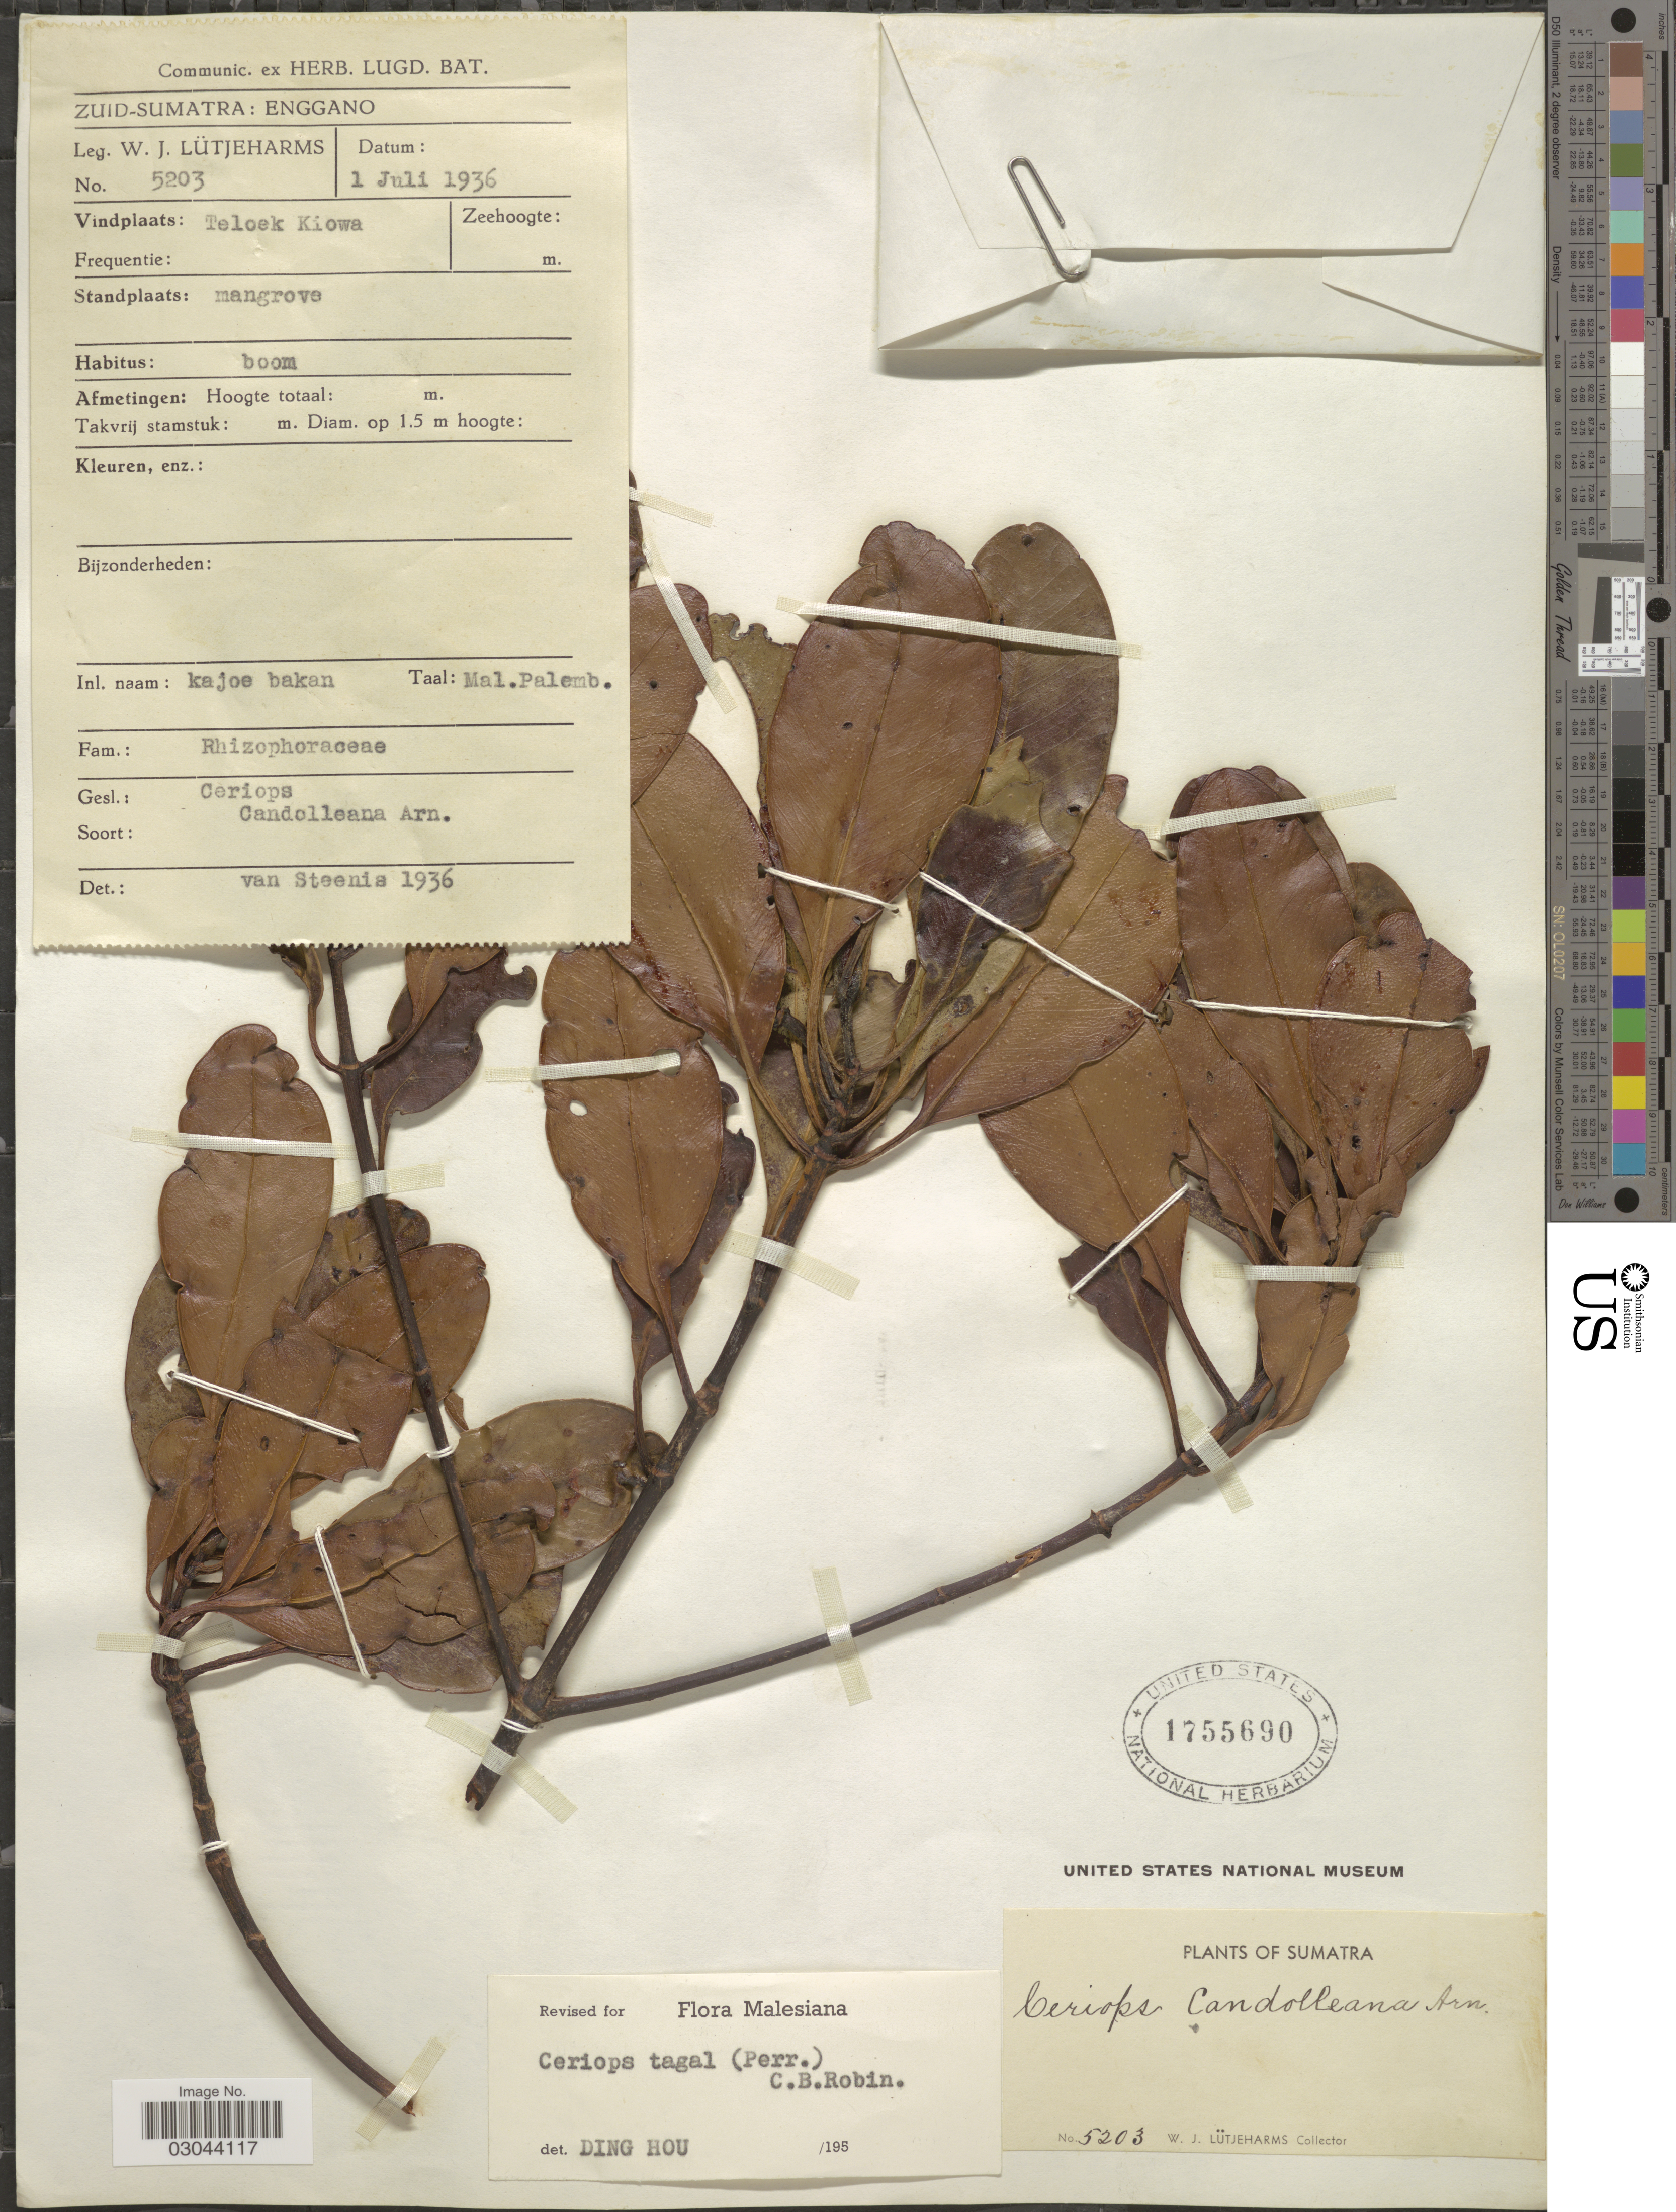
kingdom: Plantae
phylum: Tracheophyta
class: Magnoliopsida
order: Malpighiales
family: Rhizophoraceae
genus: Ceriops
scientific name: Ceriops tagal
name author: (Perr.) C.B. Rob.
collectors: W. Lütjeharms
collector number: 5203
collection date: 1936-07-01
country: Indonesia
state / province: Sumatra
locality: Zuid-Sumatra: Enggano. Teloek Kiowa.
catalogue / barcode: US 1755690